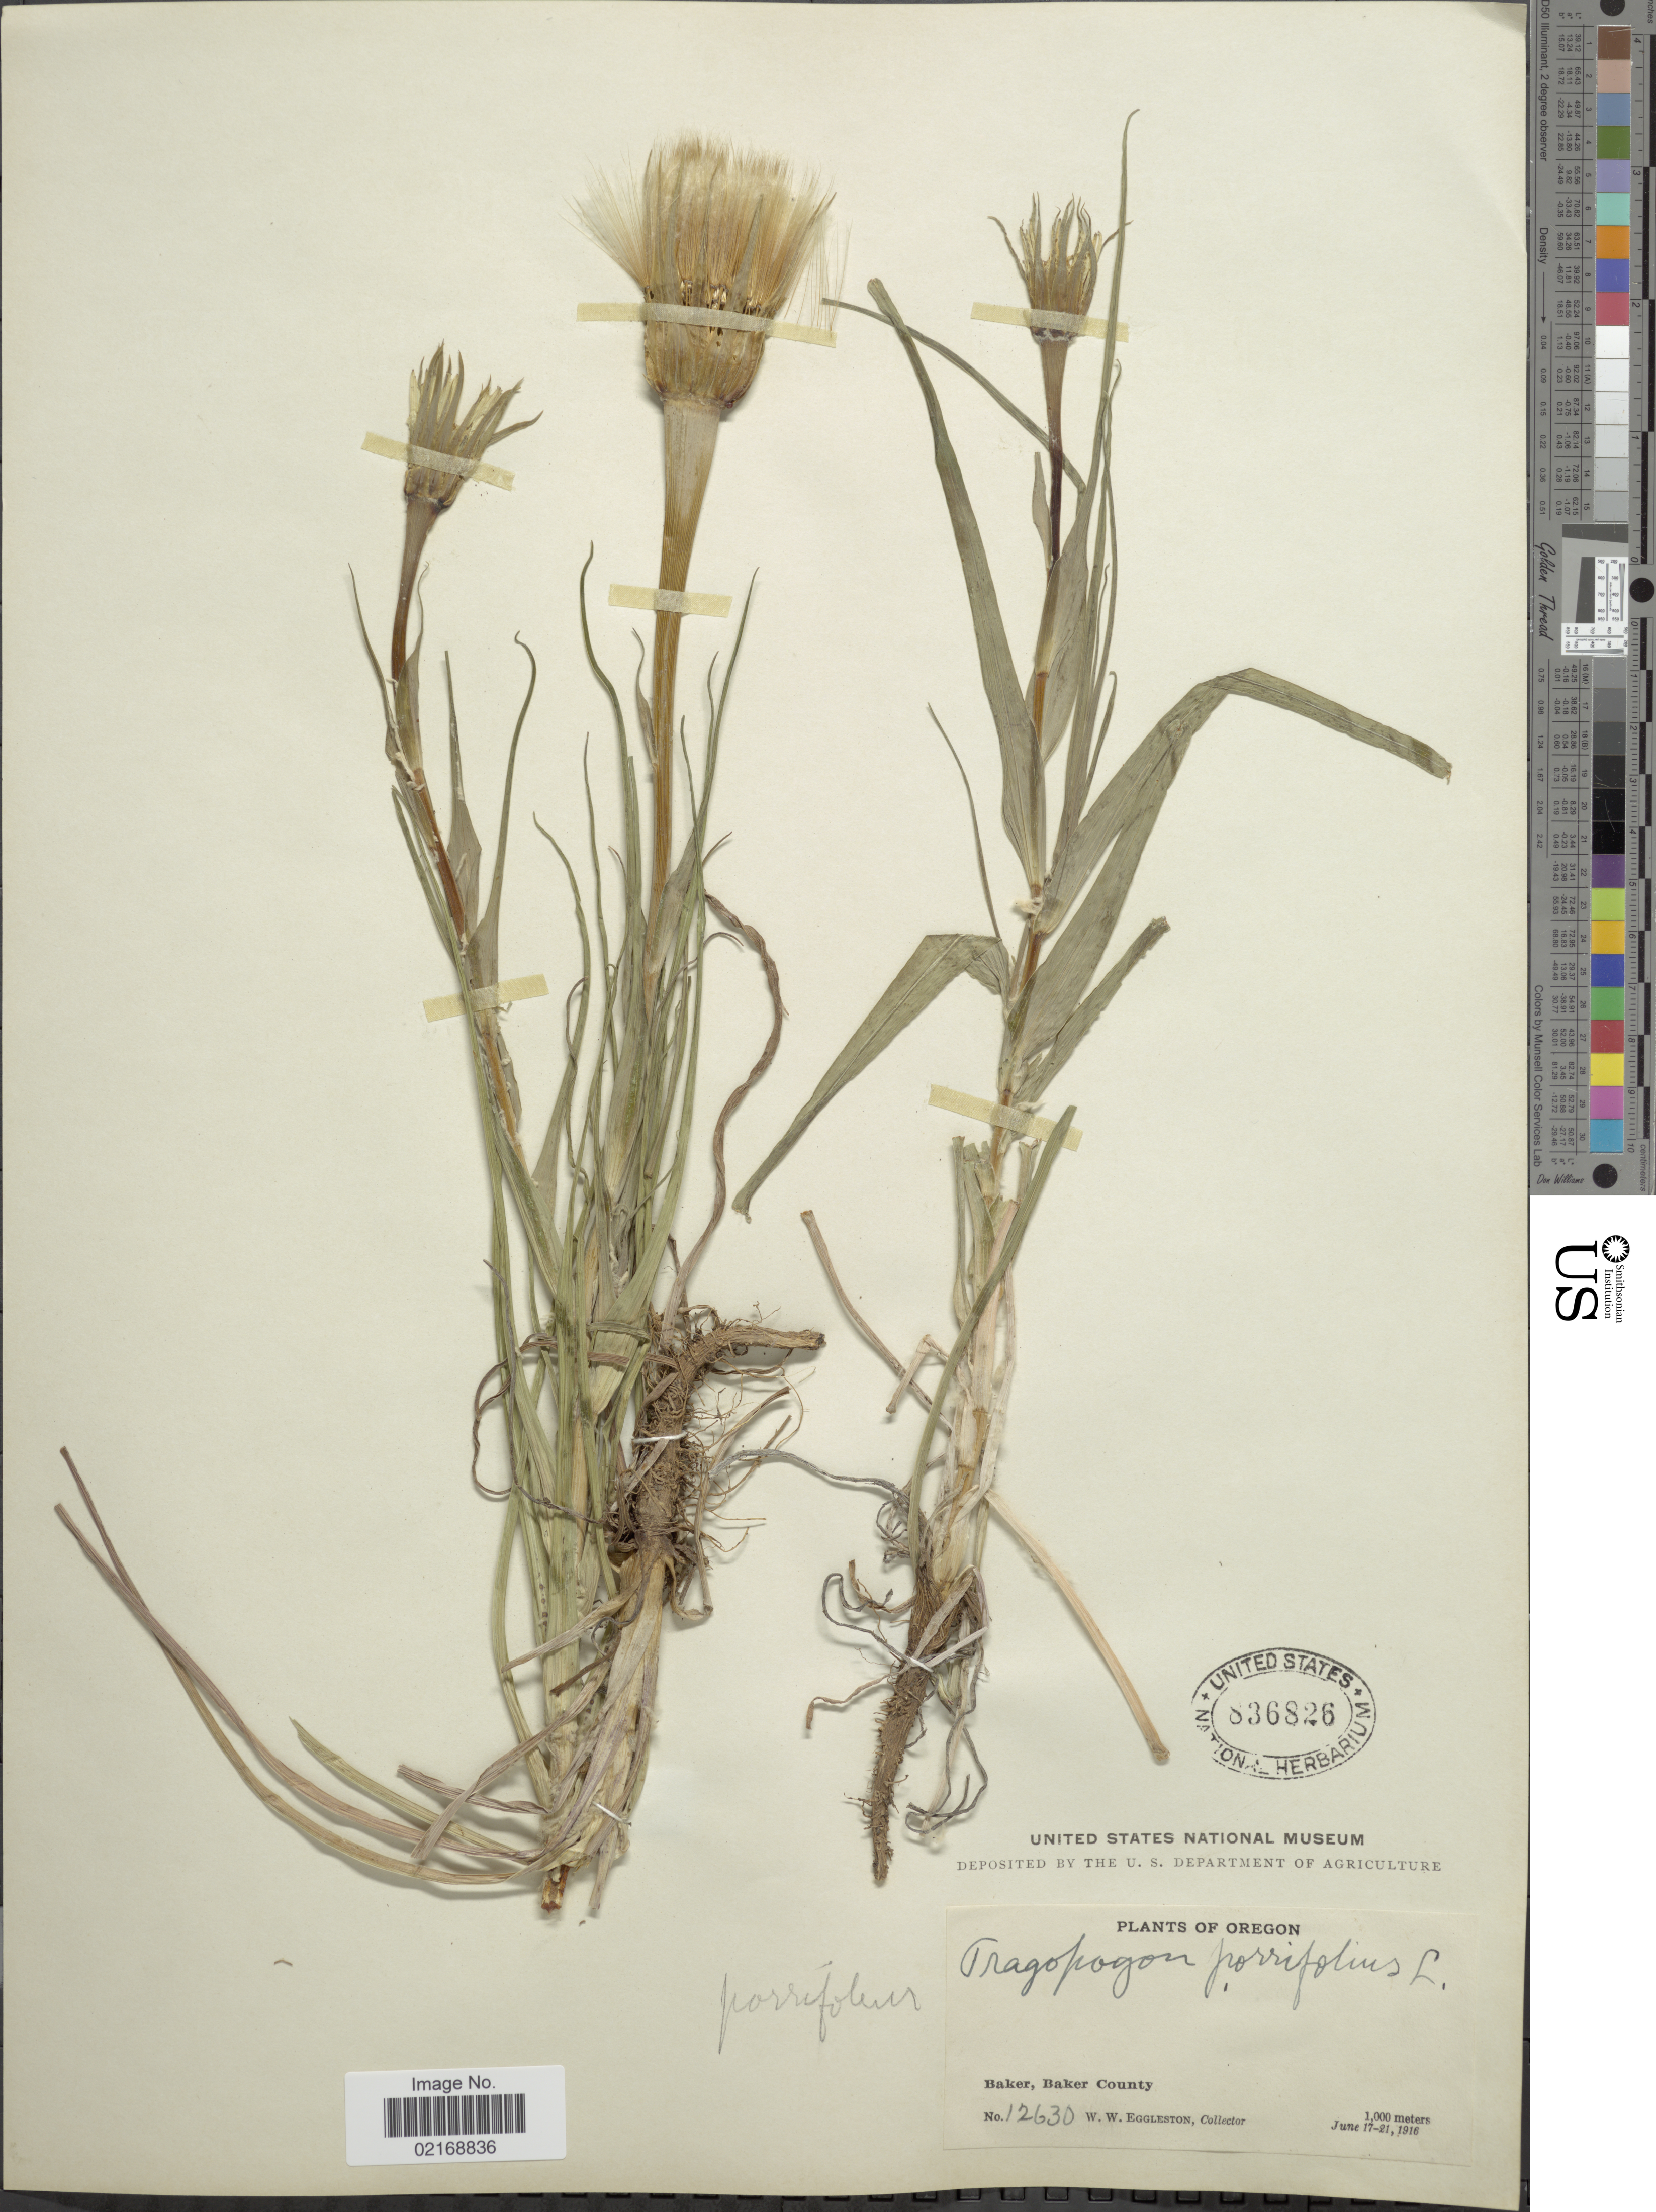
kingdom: Plantae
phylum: Tracheophyta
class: Magnoliopsida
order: Asterales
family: Asteraceae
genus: Tragopogon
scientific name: Tragopogon porrifolius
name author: L.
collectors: W. W. Eggleston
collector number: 12630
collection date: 1916-06-17/1916-06-21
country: United States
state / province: Oregon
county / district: Baker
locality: Baker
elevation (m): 1000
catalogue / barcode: US 836826